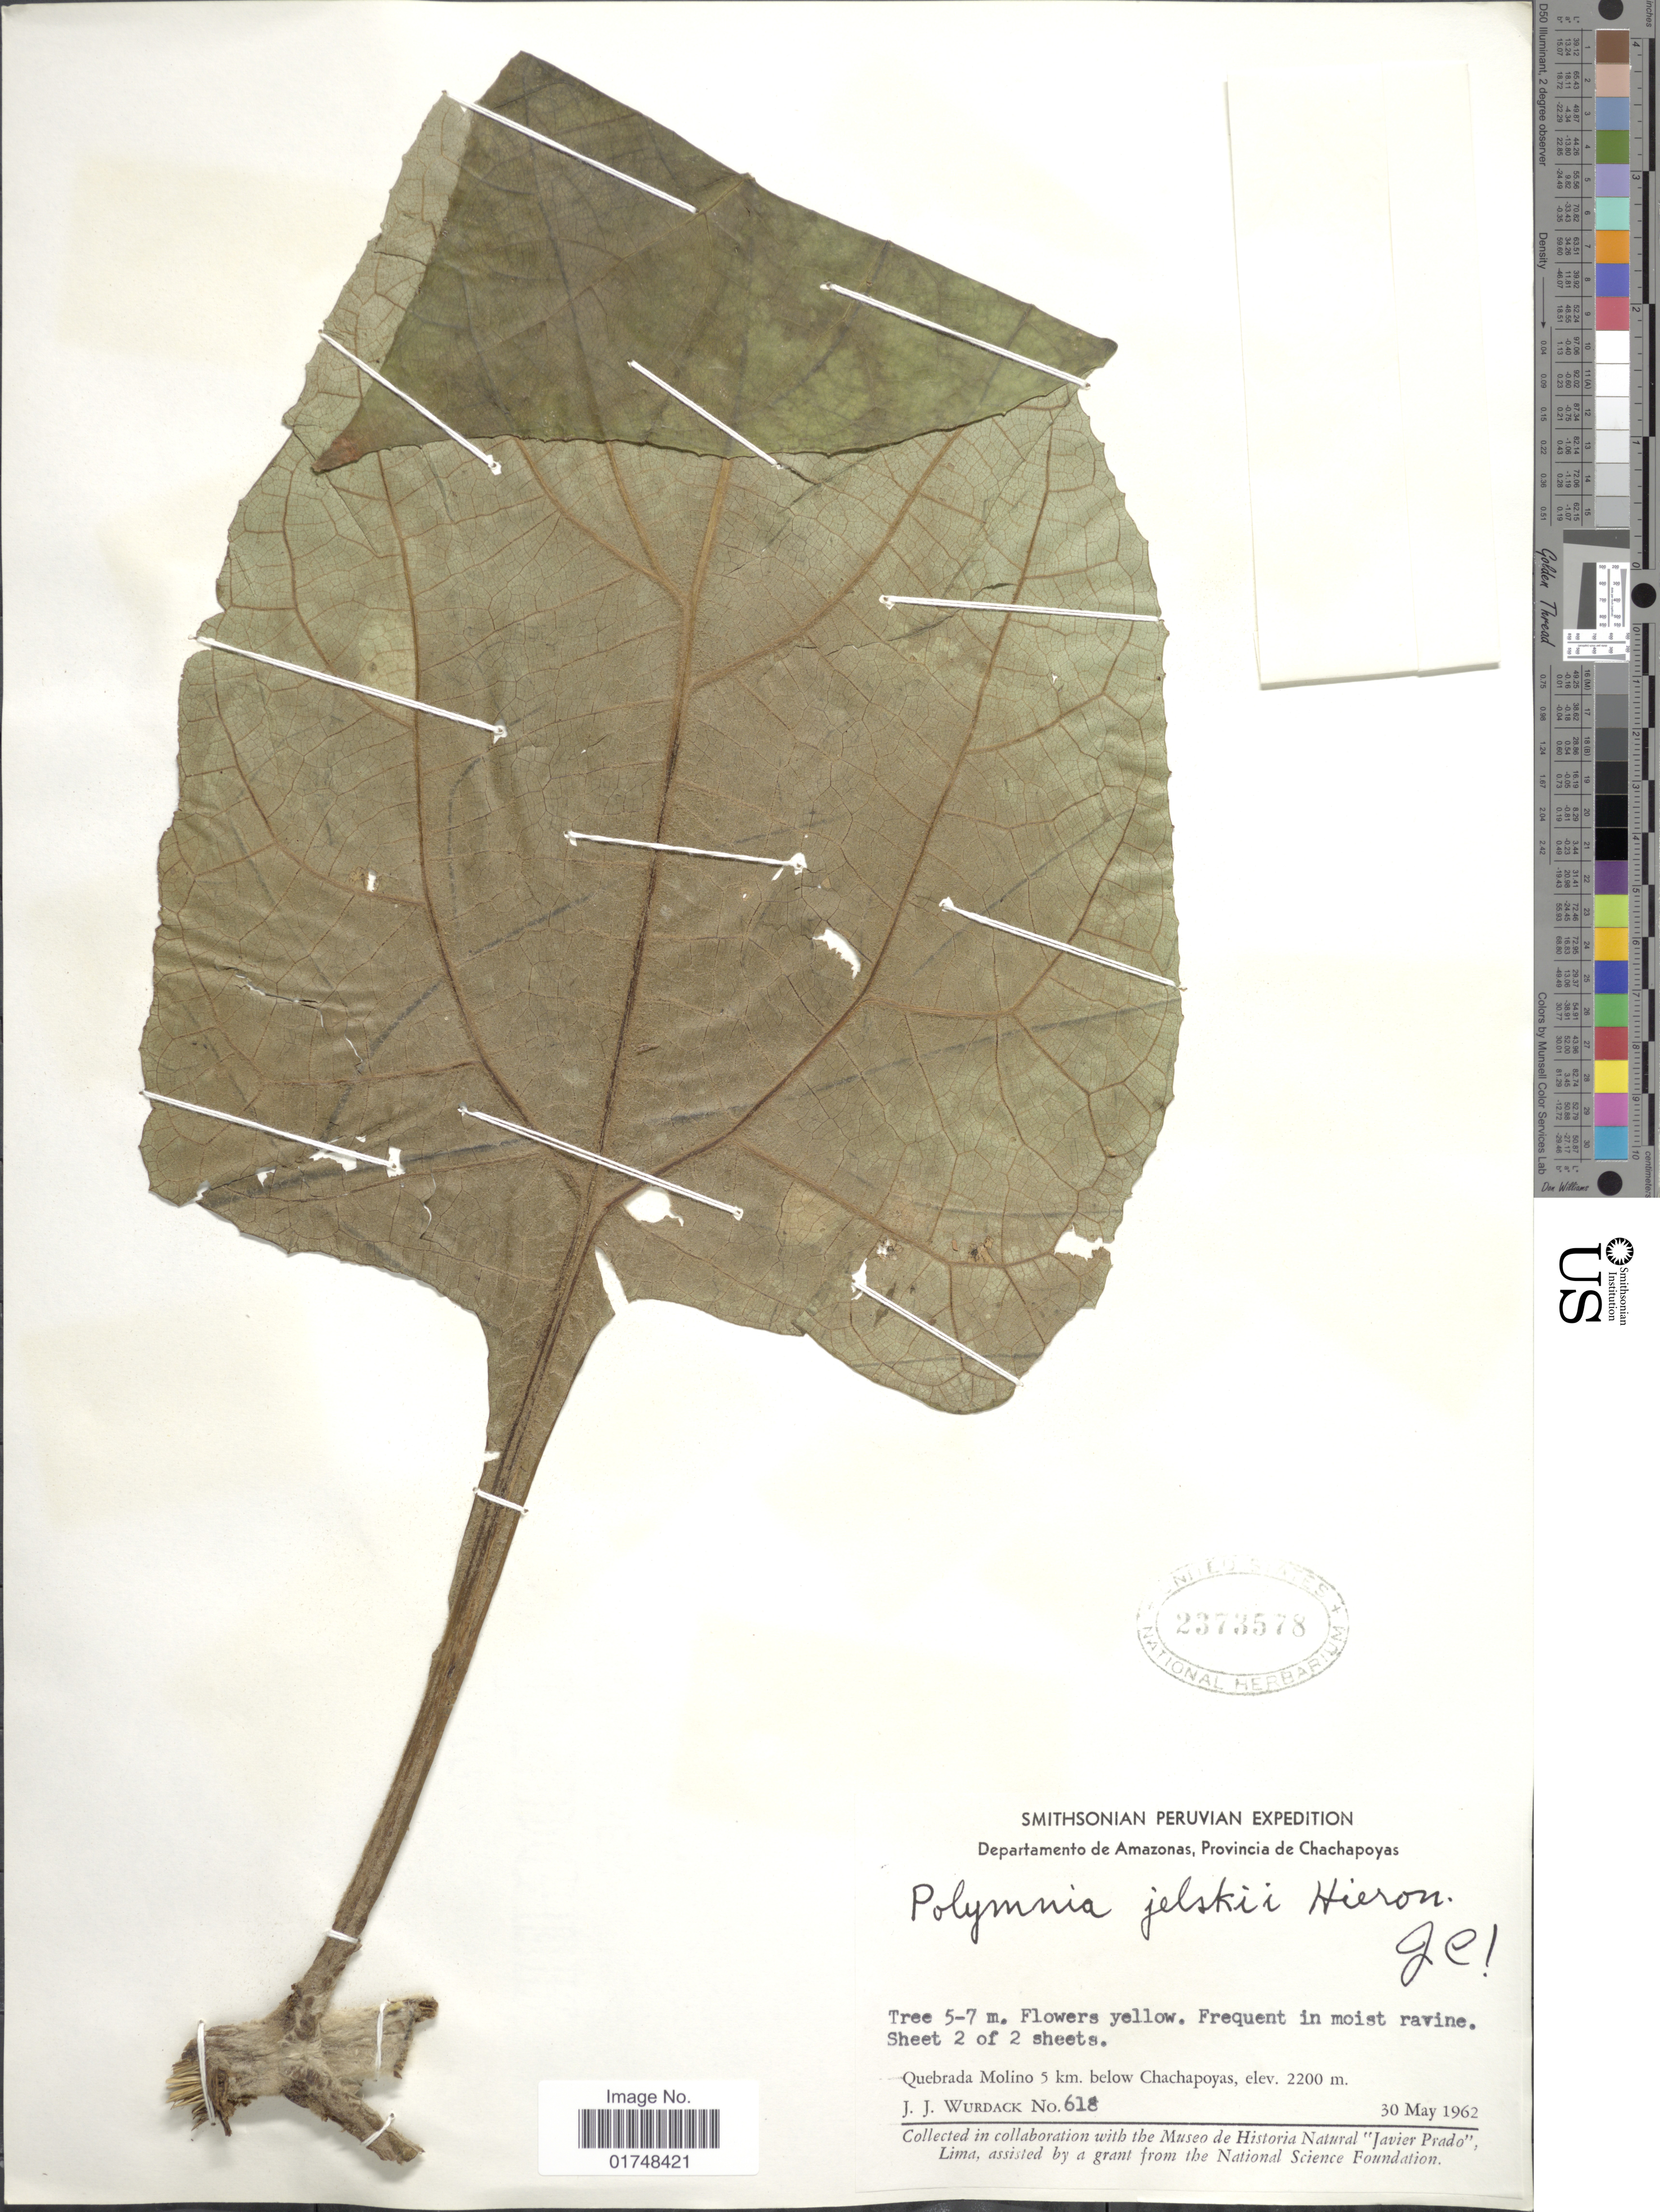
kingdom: Plantae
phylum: Tracheophyta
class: Magnoliopsida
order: Asterales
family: Asteraceae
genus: Smallanthus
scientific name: Smallanthus jelskii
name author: (Hieron.) H. Rob.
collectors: J. J. Wurdack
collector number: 618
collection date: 1962-05-30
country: Peru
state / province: Amazonas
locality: Provincia de Chachapoyas, Quebrada Molino 5 km below Chachapoyas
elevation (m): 2200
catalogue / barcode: US 2373578